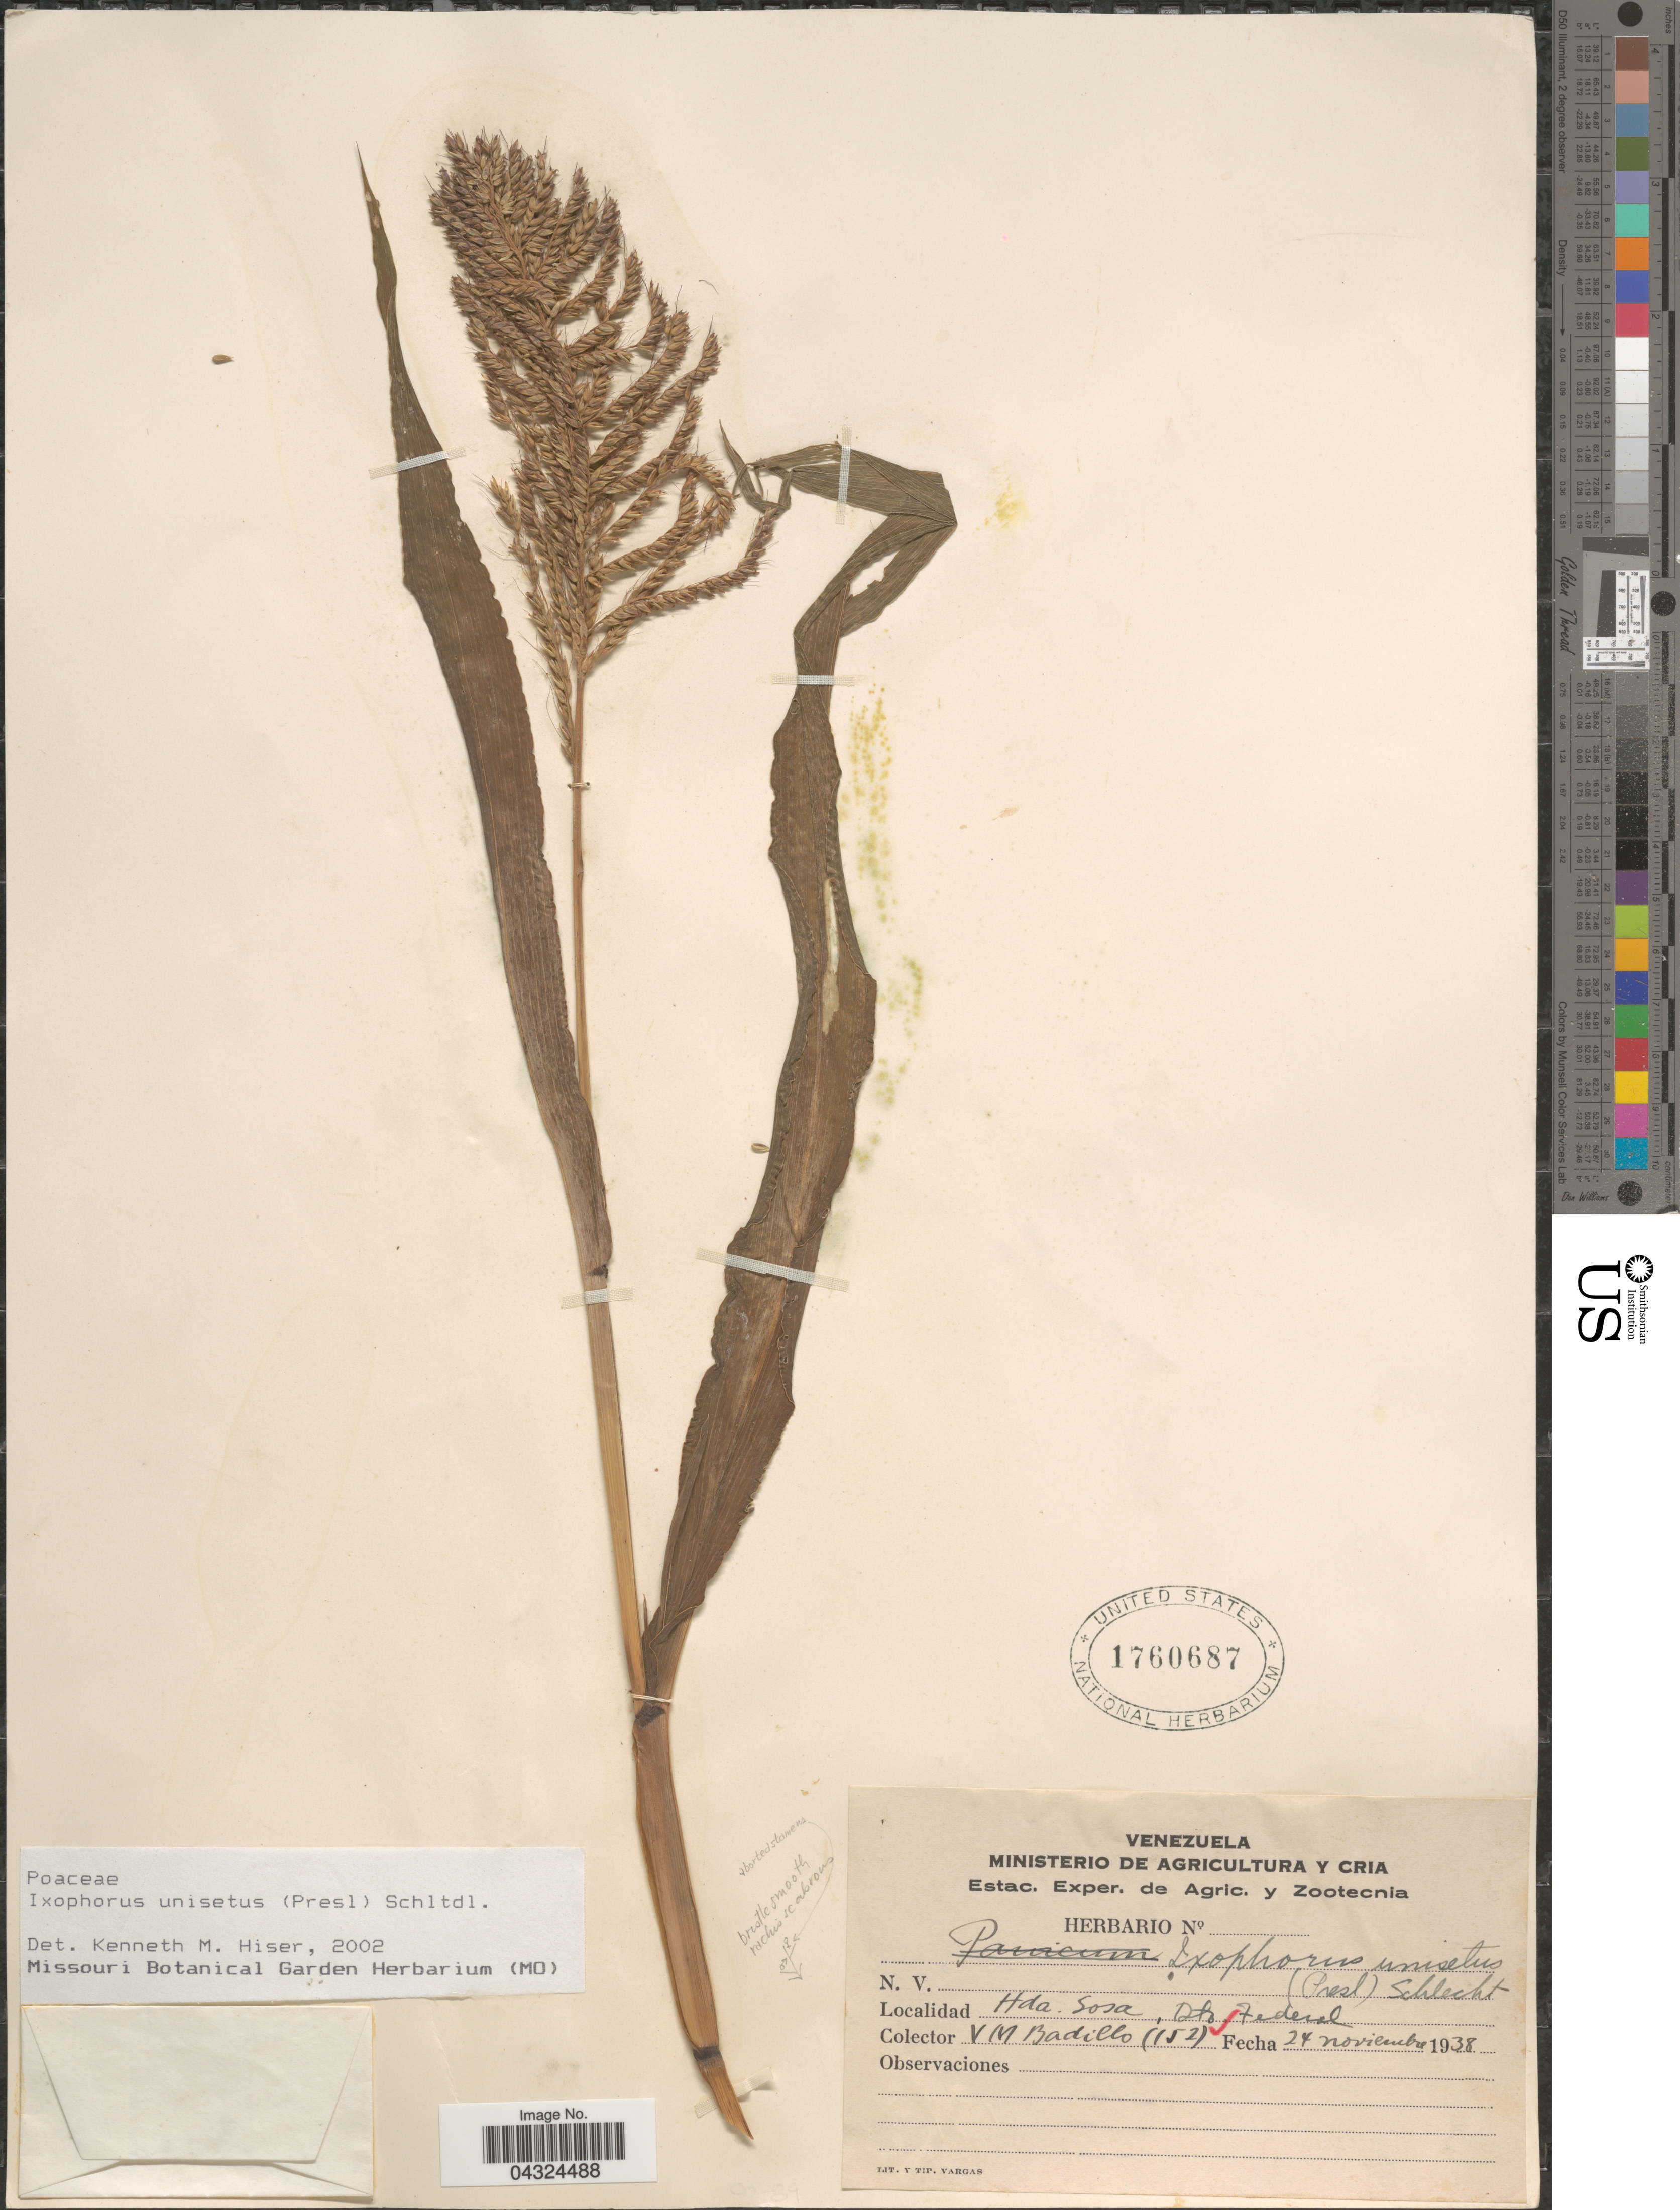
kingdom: Plantae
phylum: Tracheophyta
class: Liliopsida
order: Poales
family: Poaceae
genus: Ixophorus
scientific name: Ixophorus unisetus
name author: (J. Presl) Schltdl.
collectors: V. Badillo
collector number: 152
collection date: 1938-11-24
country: Venezuela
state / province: Distrito Federal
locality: Hda. Sosa.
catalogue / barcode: US 1760687